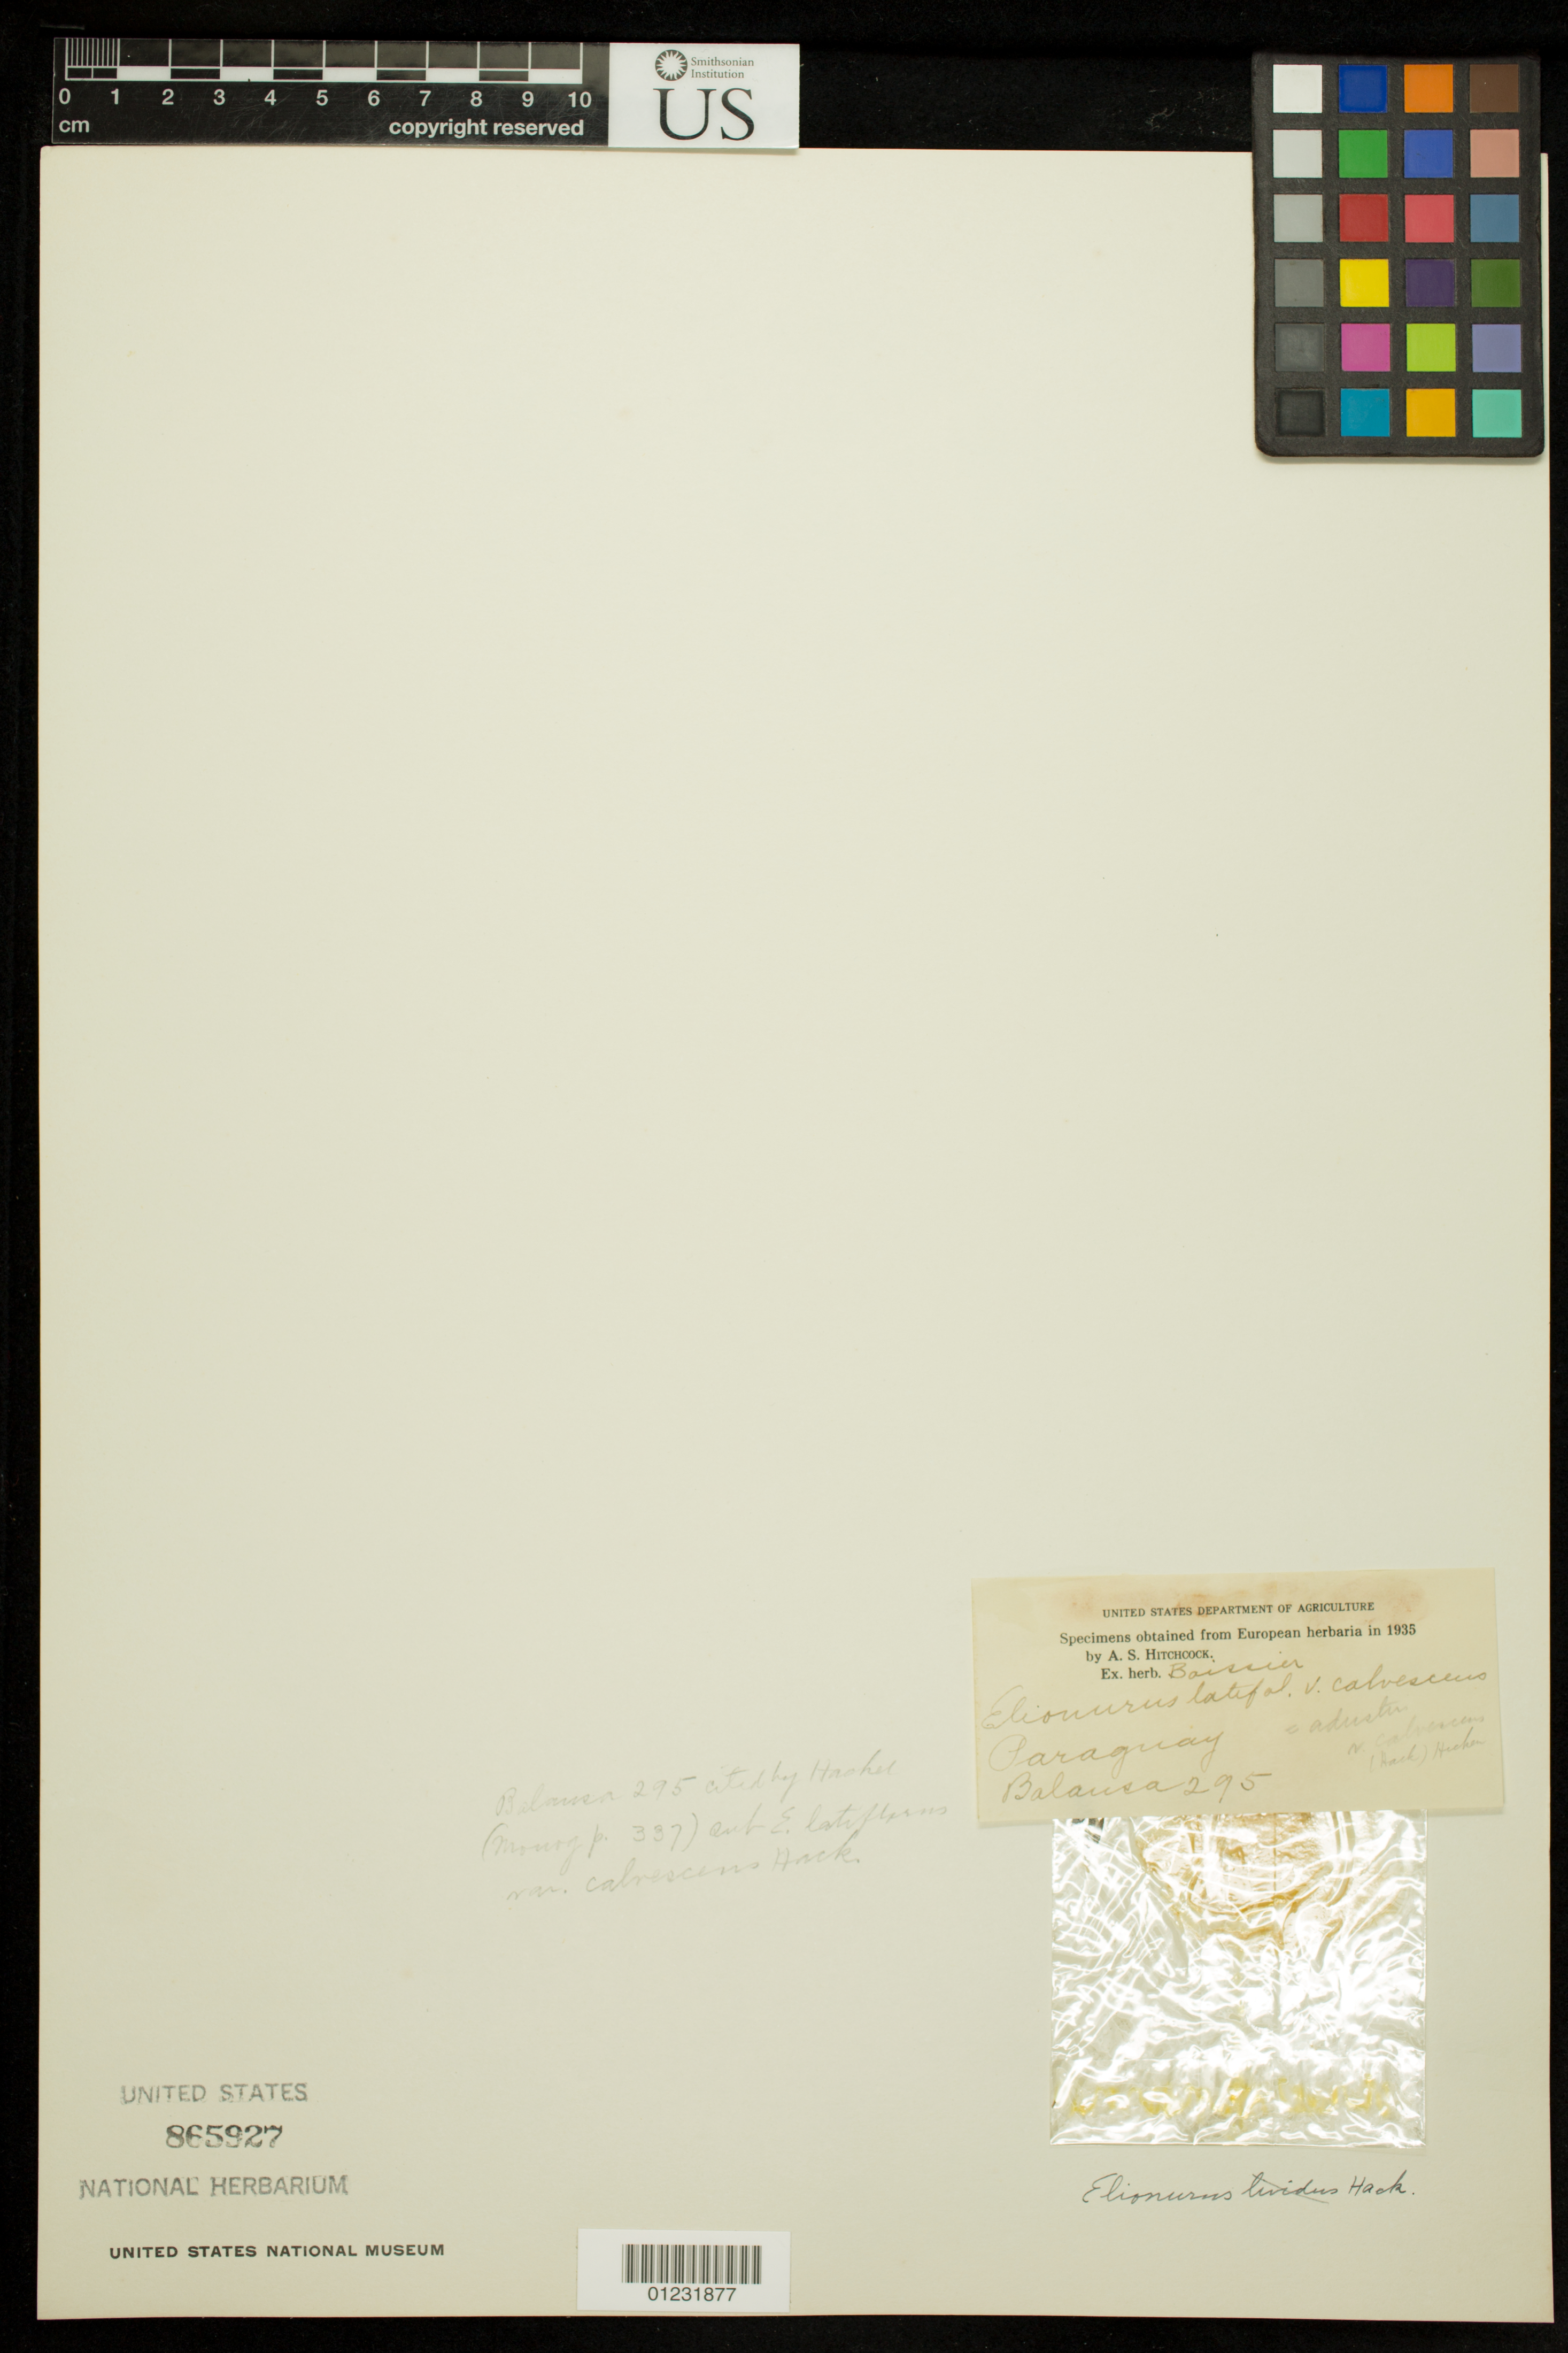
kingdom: Plantae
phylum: Tracheophyta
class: Liliopsida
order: Poales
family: Poaceae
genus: Elionurus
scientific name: Elionurus latiflorus var. calvescens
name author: Hack.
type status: Type Collection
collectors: B. Balansa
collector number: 295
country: Paraguay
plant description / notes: Fragmentary material of type specimen ex herb. Boissier.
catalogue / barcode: US 865927